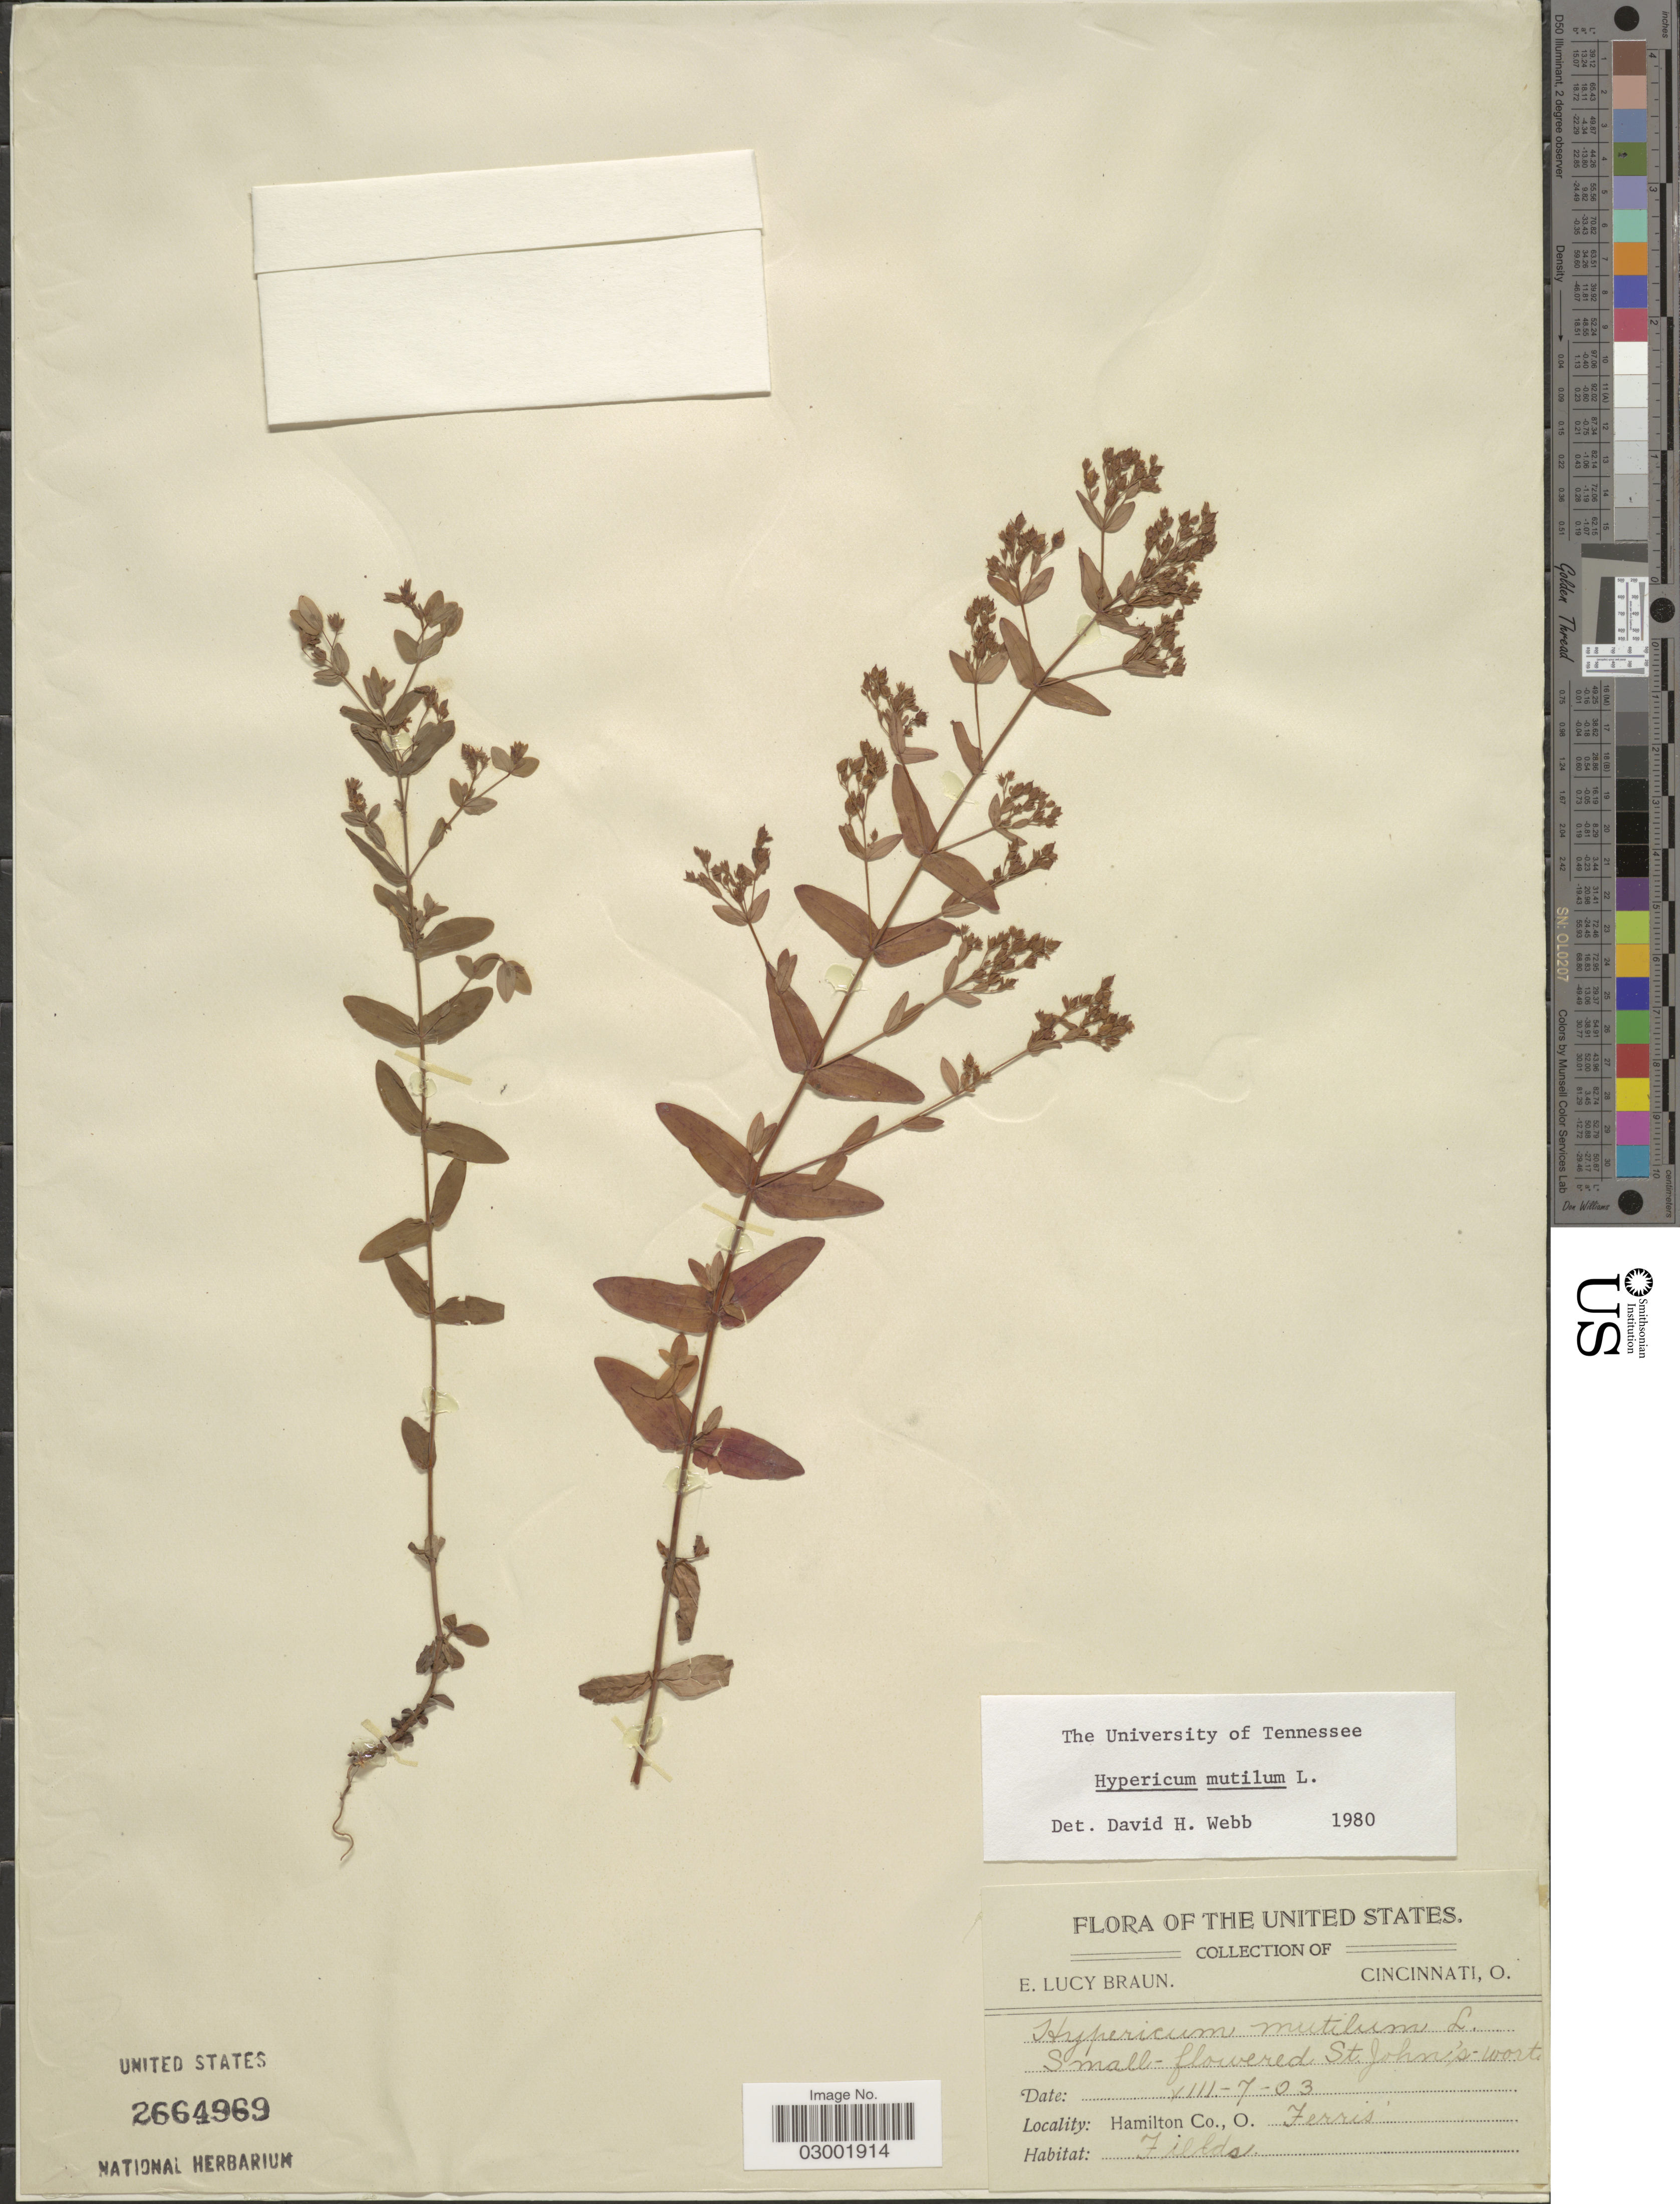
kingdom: Plantae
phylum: Tracheophyta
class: Magnoliopsida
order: Malpighiales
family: Hypericaceae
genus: Hypericum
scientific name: Hypericum mutilum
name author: L.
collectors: E. L. Braun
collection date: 1903-08-07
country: United States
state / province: Ohio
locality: Hamilton Co., Ferris.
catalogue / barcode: US 2664969